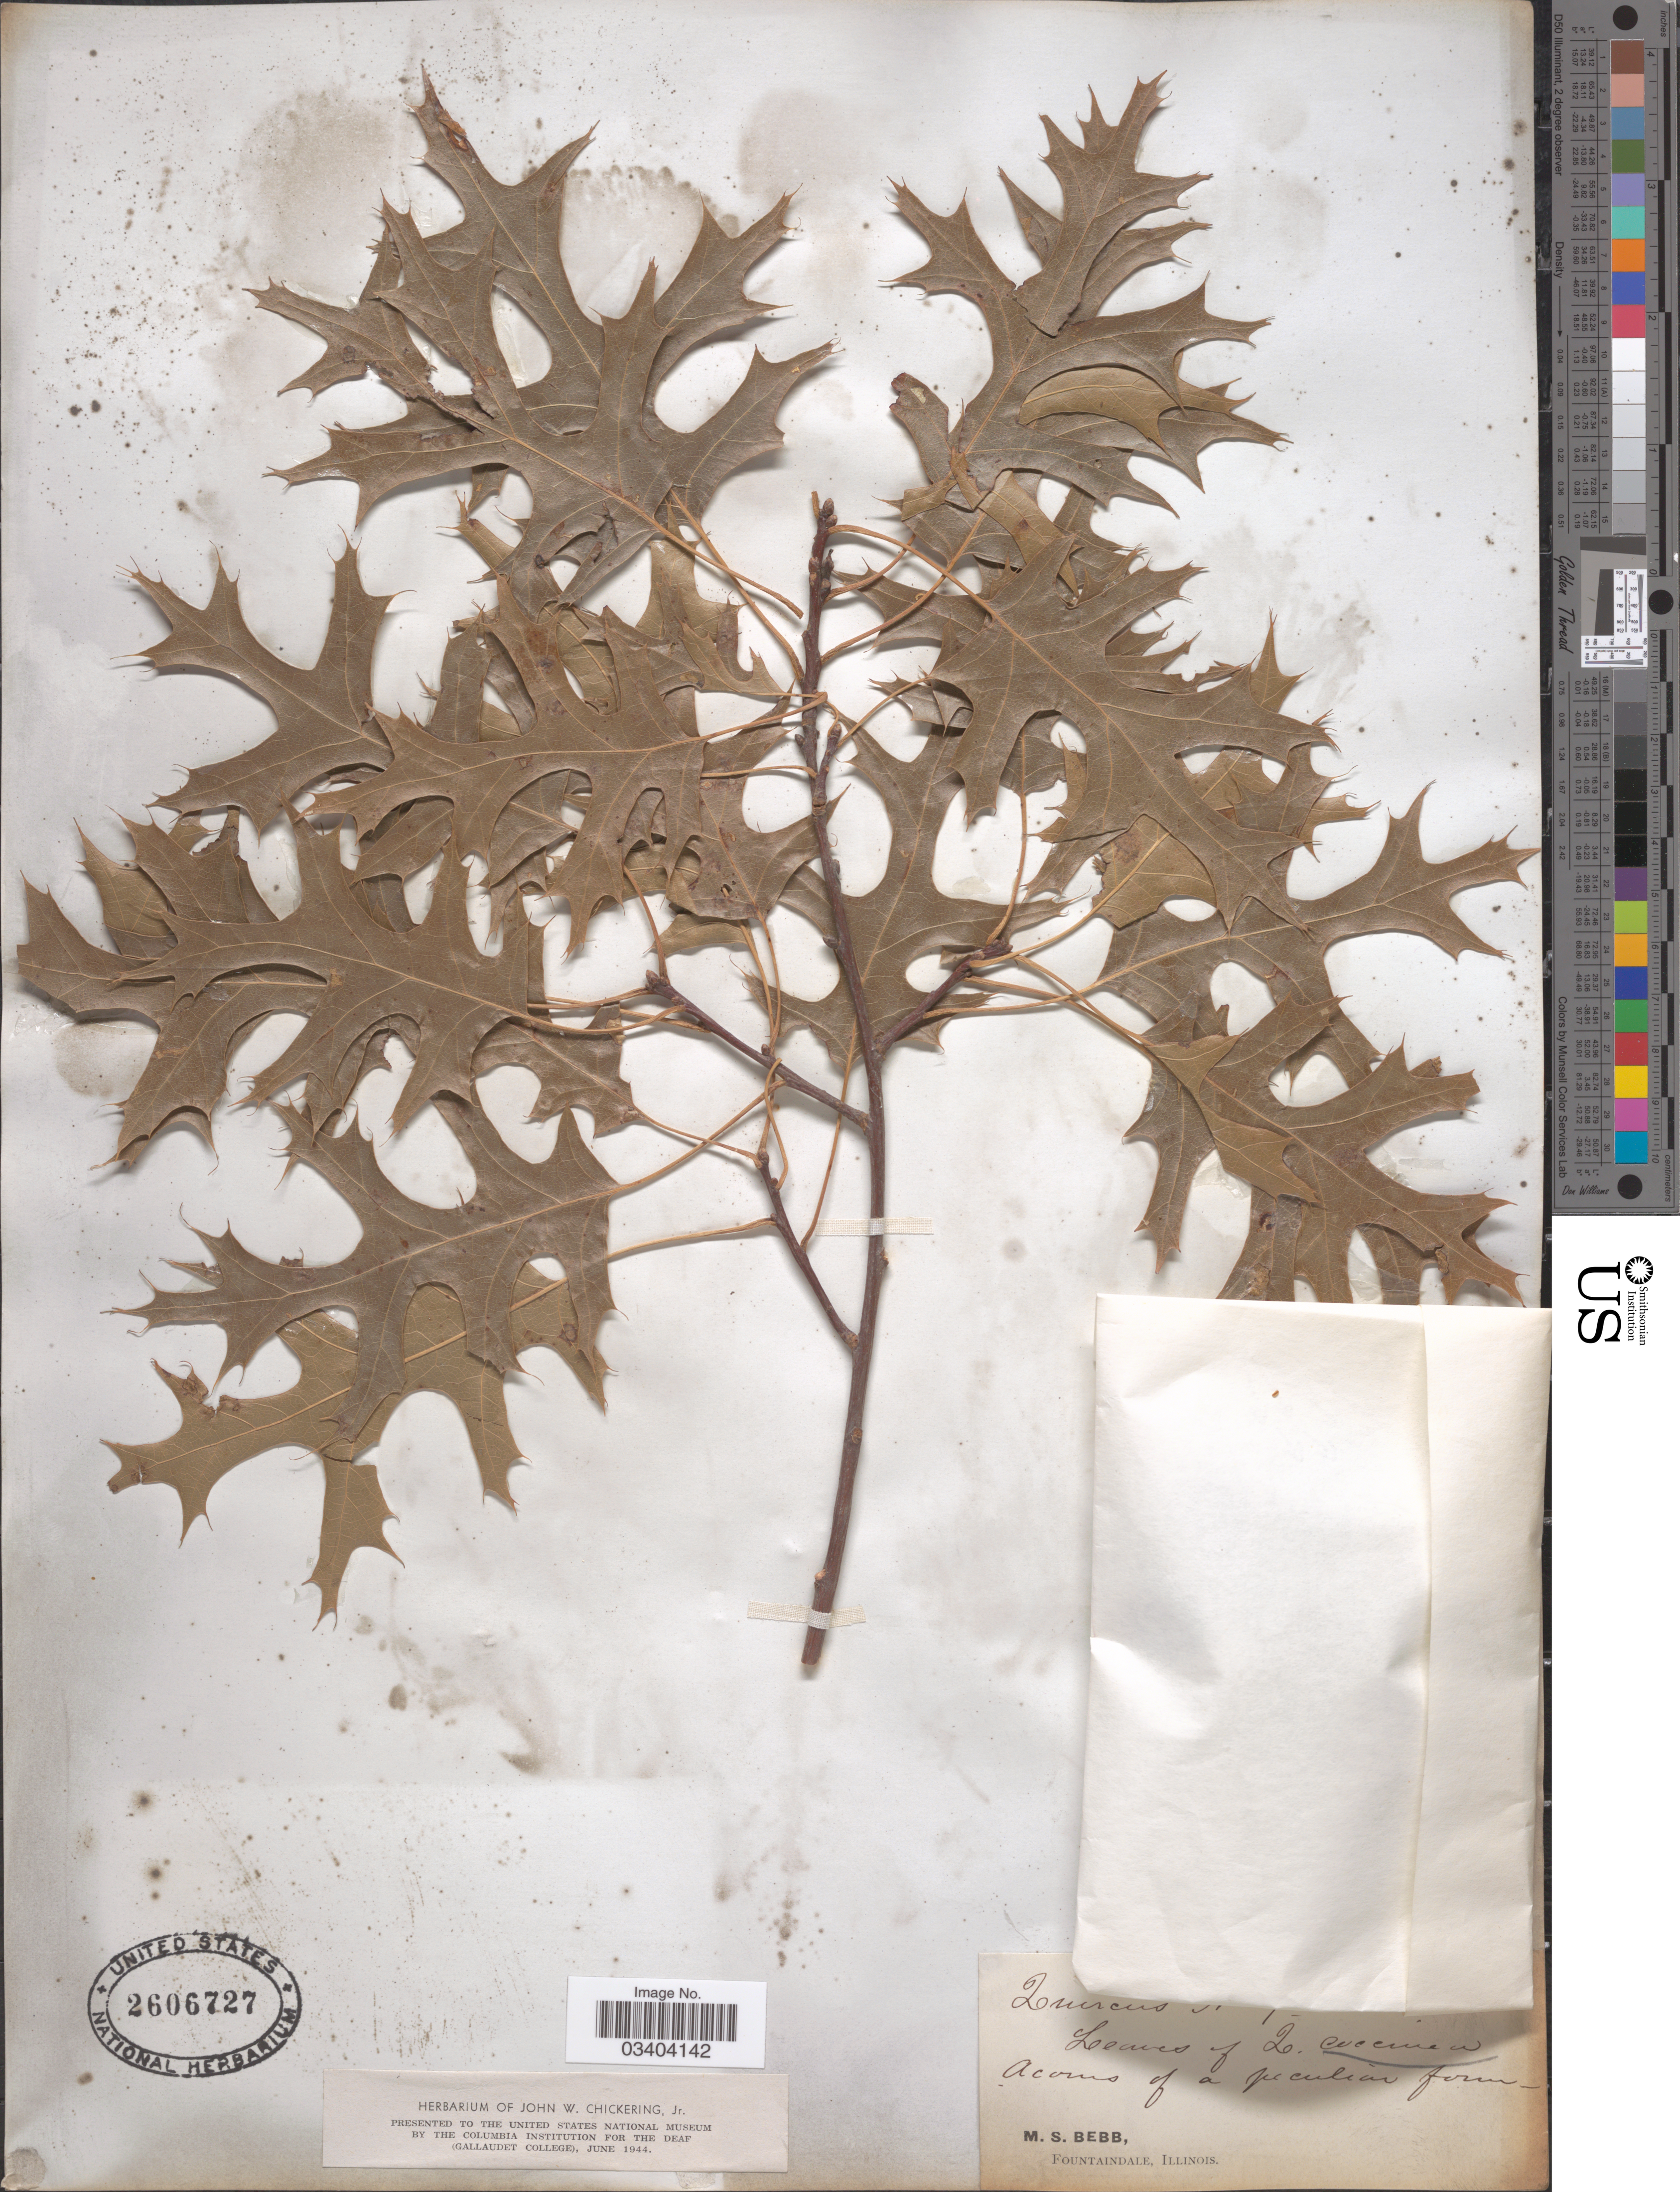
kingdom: Plantae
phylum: Tracheophyta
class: Magnoliopsida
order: Fagales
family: Fagaceae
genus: Quercus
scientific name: Quercus coccinea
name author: Münchh.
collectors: M. Bebb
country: United States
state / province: Illinois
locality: Fountaindale.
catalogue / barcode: US 2606727